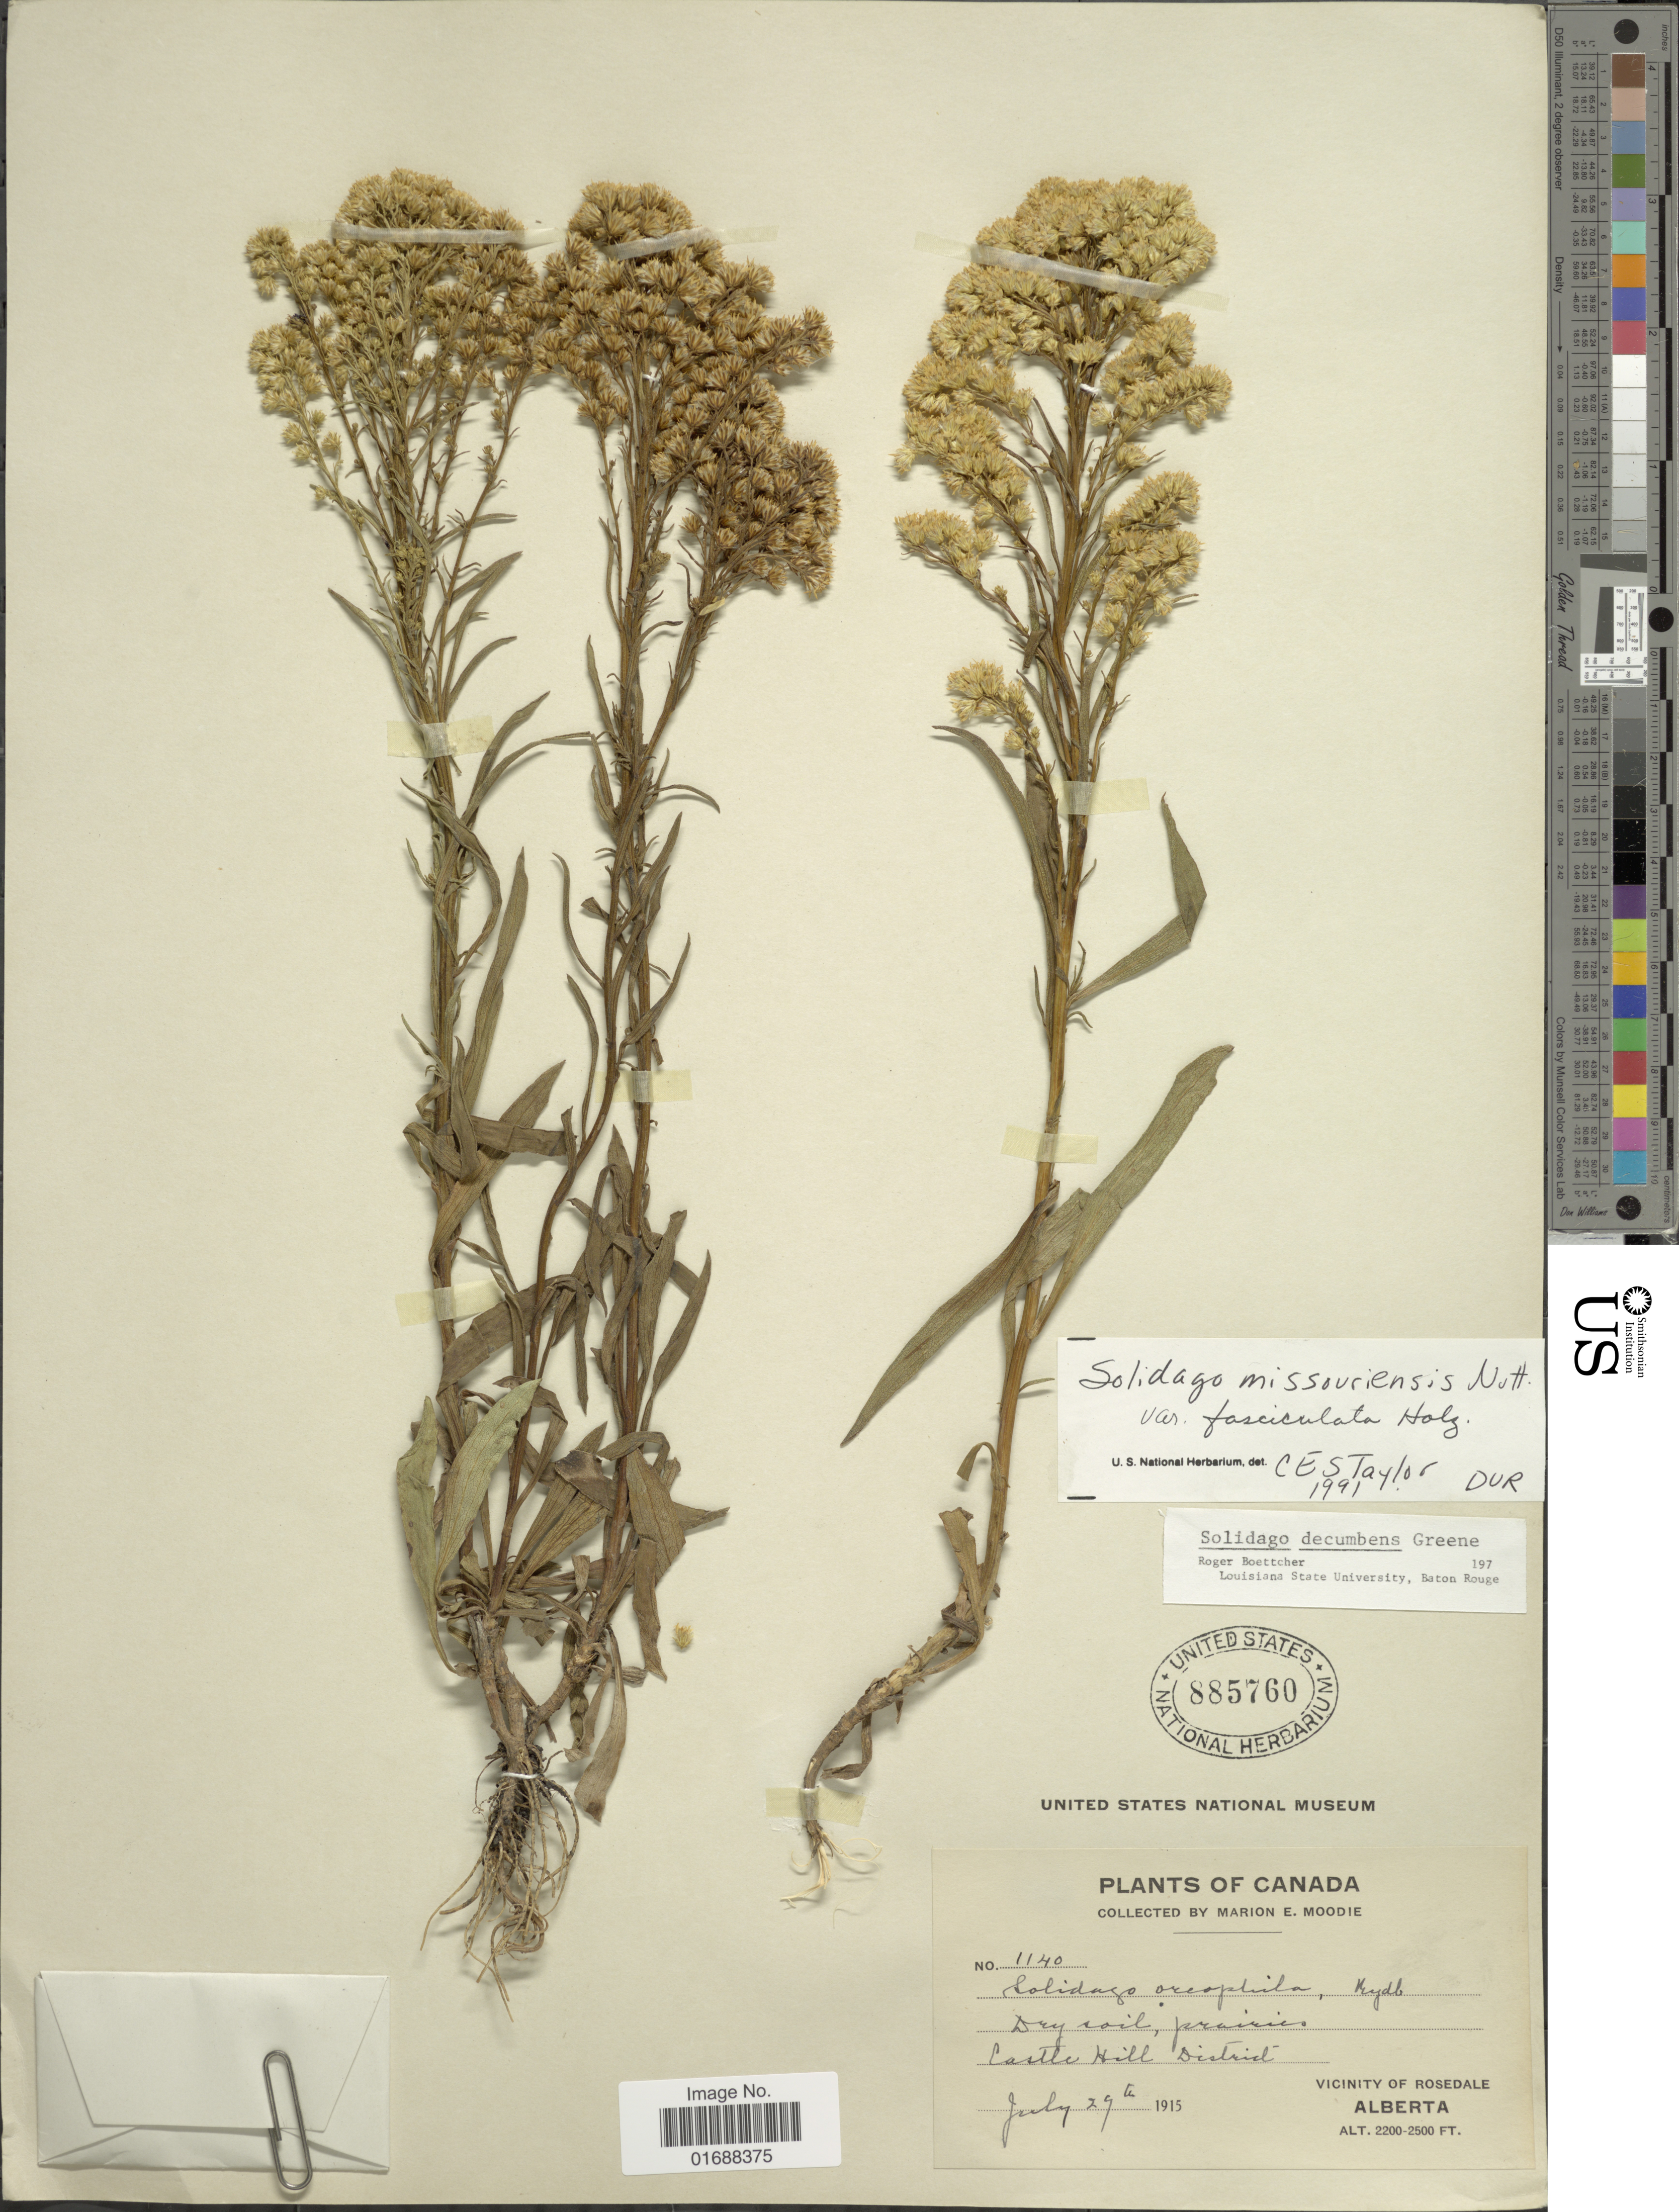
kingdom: Plantae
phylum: Tracheophyta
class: Magnoliopsida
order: Asterales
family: Asteraceae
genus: Solidago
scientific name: Solidago missouriensis var. missouriensis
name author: Nutt.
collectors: M. E. Moodie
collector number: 1140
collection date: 1915-07-29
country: Canada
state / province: Alberta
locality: Vicinity of Rosedale, Castle Hill District.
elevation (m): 671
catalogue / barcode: US 885760